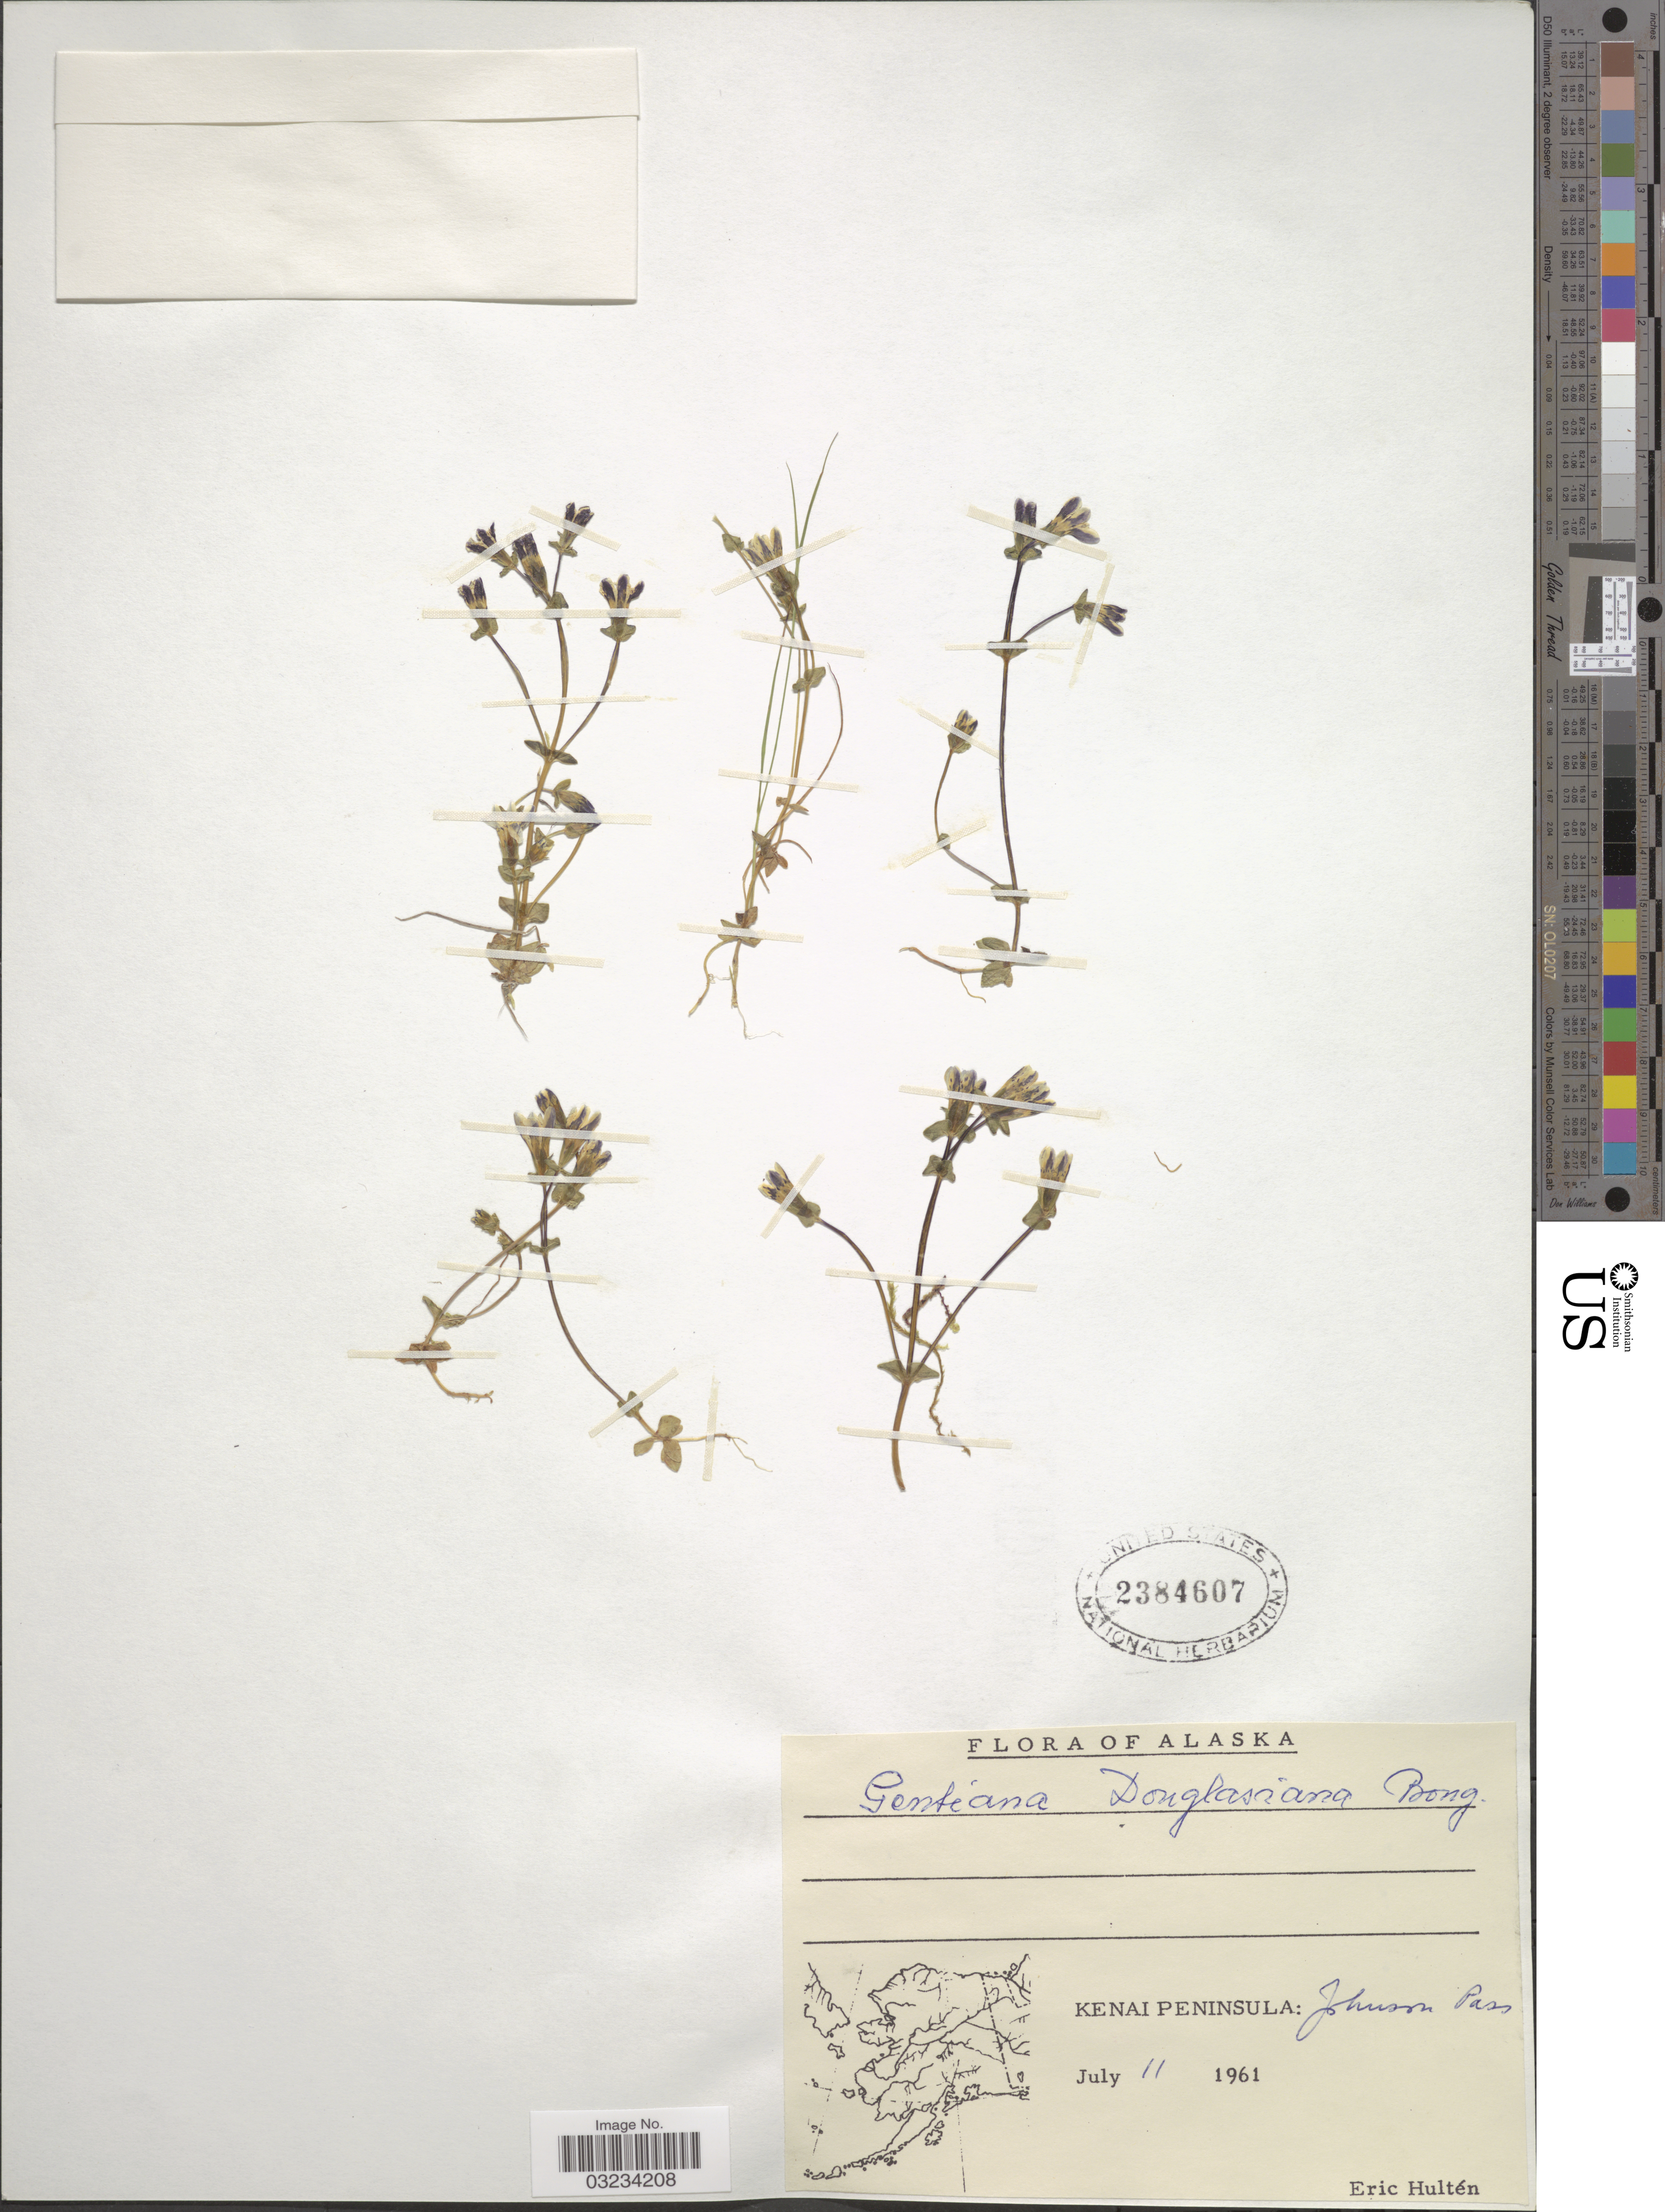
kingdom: Plantae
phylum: Tracheophyta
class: Magnoliopsida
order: Gentianales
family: Gentianaceae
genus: Gentiana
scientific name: Gentiana douglasiana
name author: Bong.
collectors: E. G. Hultén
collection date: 1961-07-11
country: United States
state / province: Alaska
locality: Kenai Peninsula: Johnson Pass.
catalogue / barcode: US 2384607